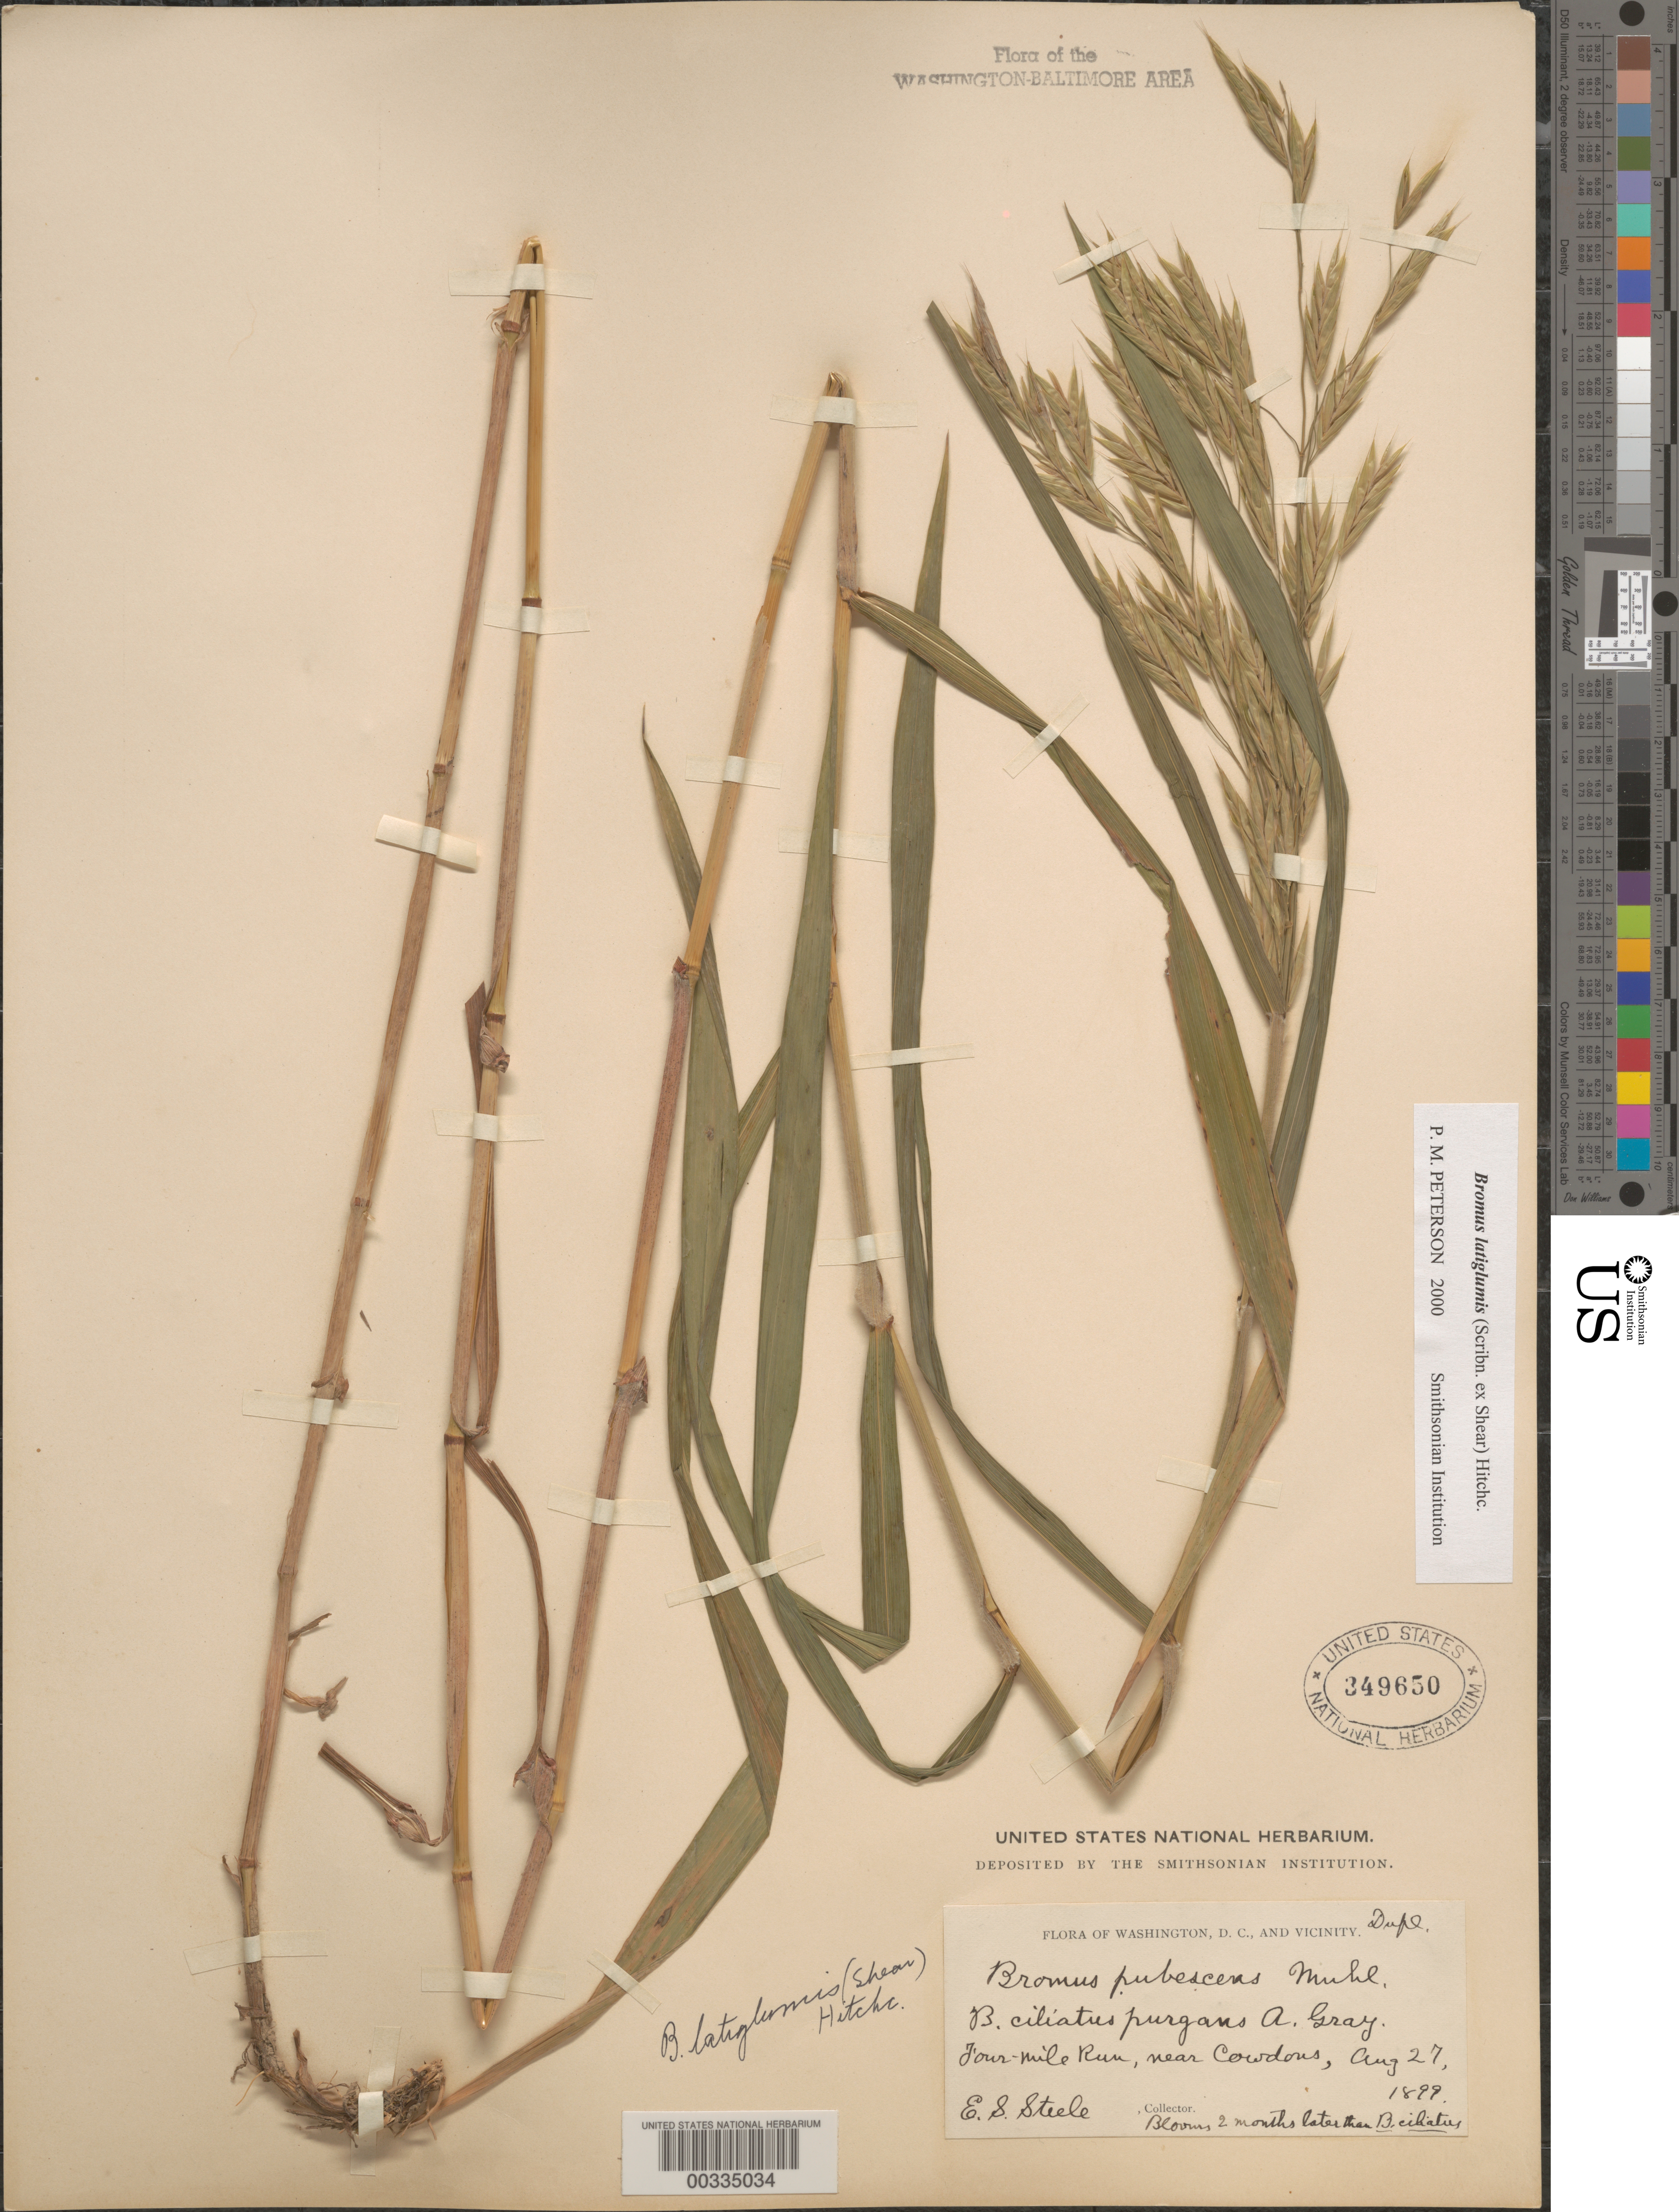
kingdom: Plantae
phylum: Tracheophyta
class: Liliopsida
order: Poales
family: Poaceae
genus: Bromus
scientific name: Bromus latiglumis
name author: (Scribn. ex Shear) Hitchc.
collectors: E. Steele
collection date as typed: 27 Aug 1899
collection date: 1899-08-27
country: United States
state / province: Virginia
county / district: Arlington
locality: Four Mile Run near Cowdons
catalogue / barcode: US 349650